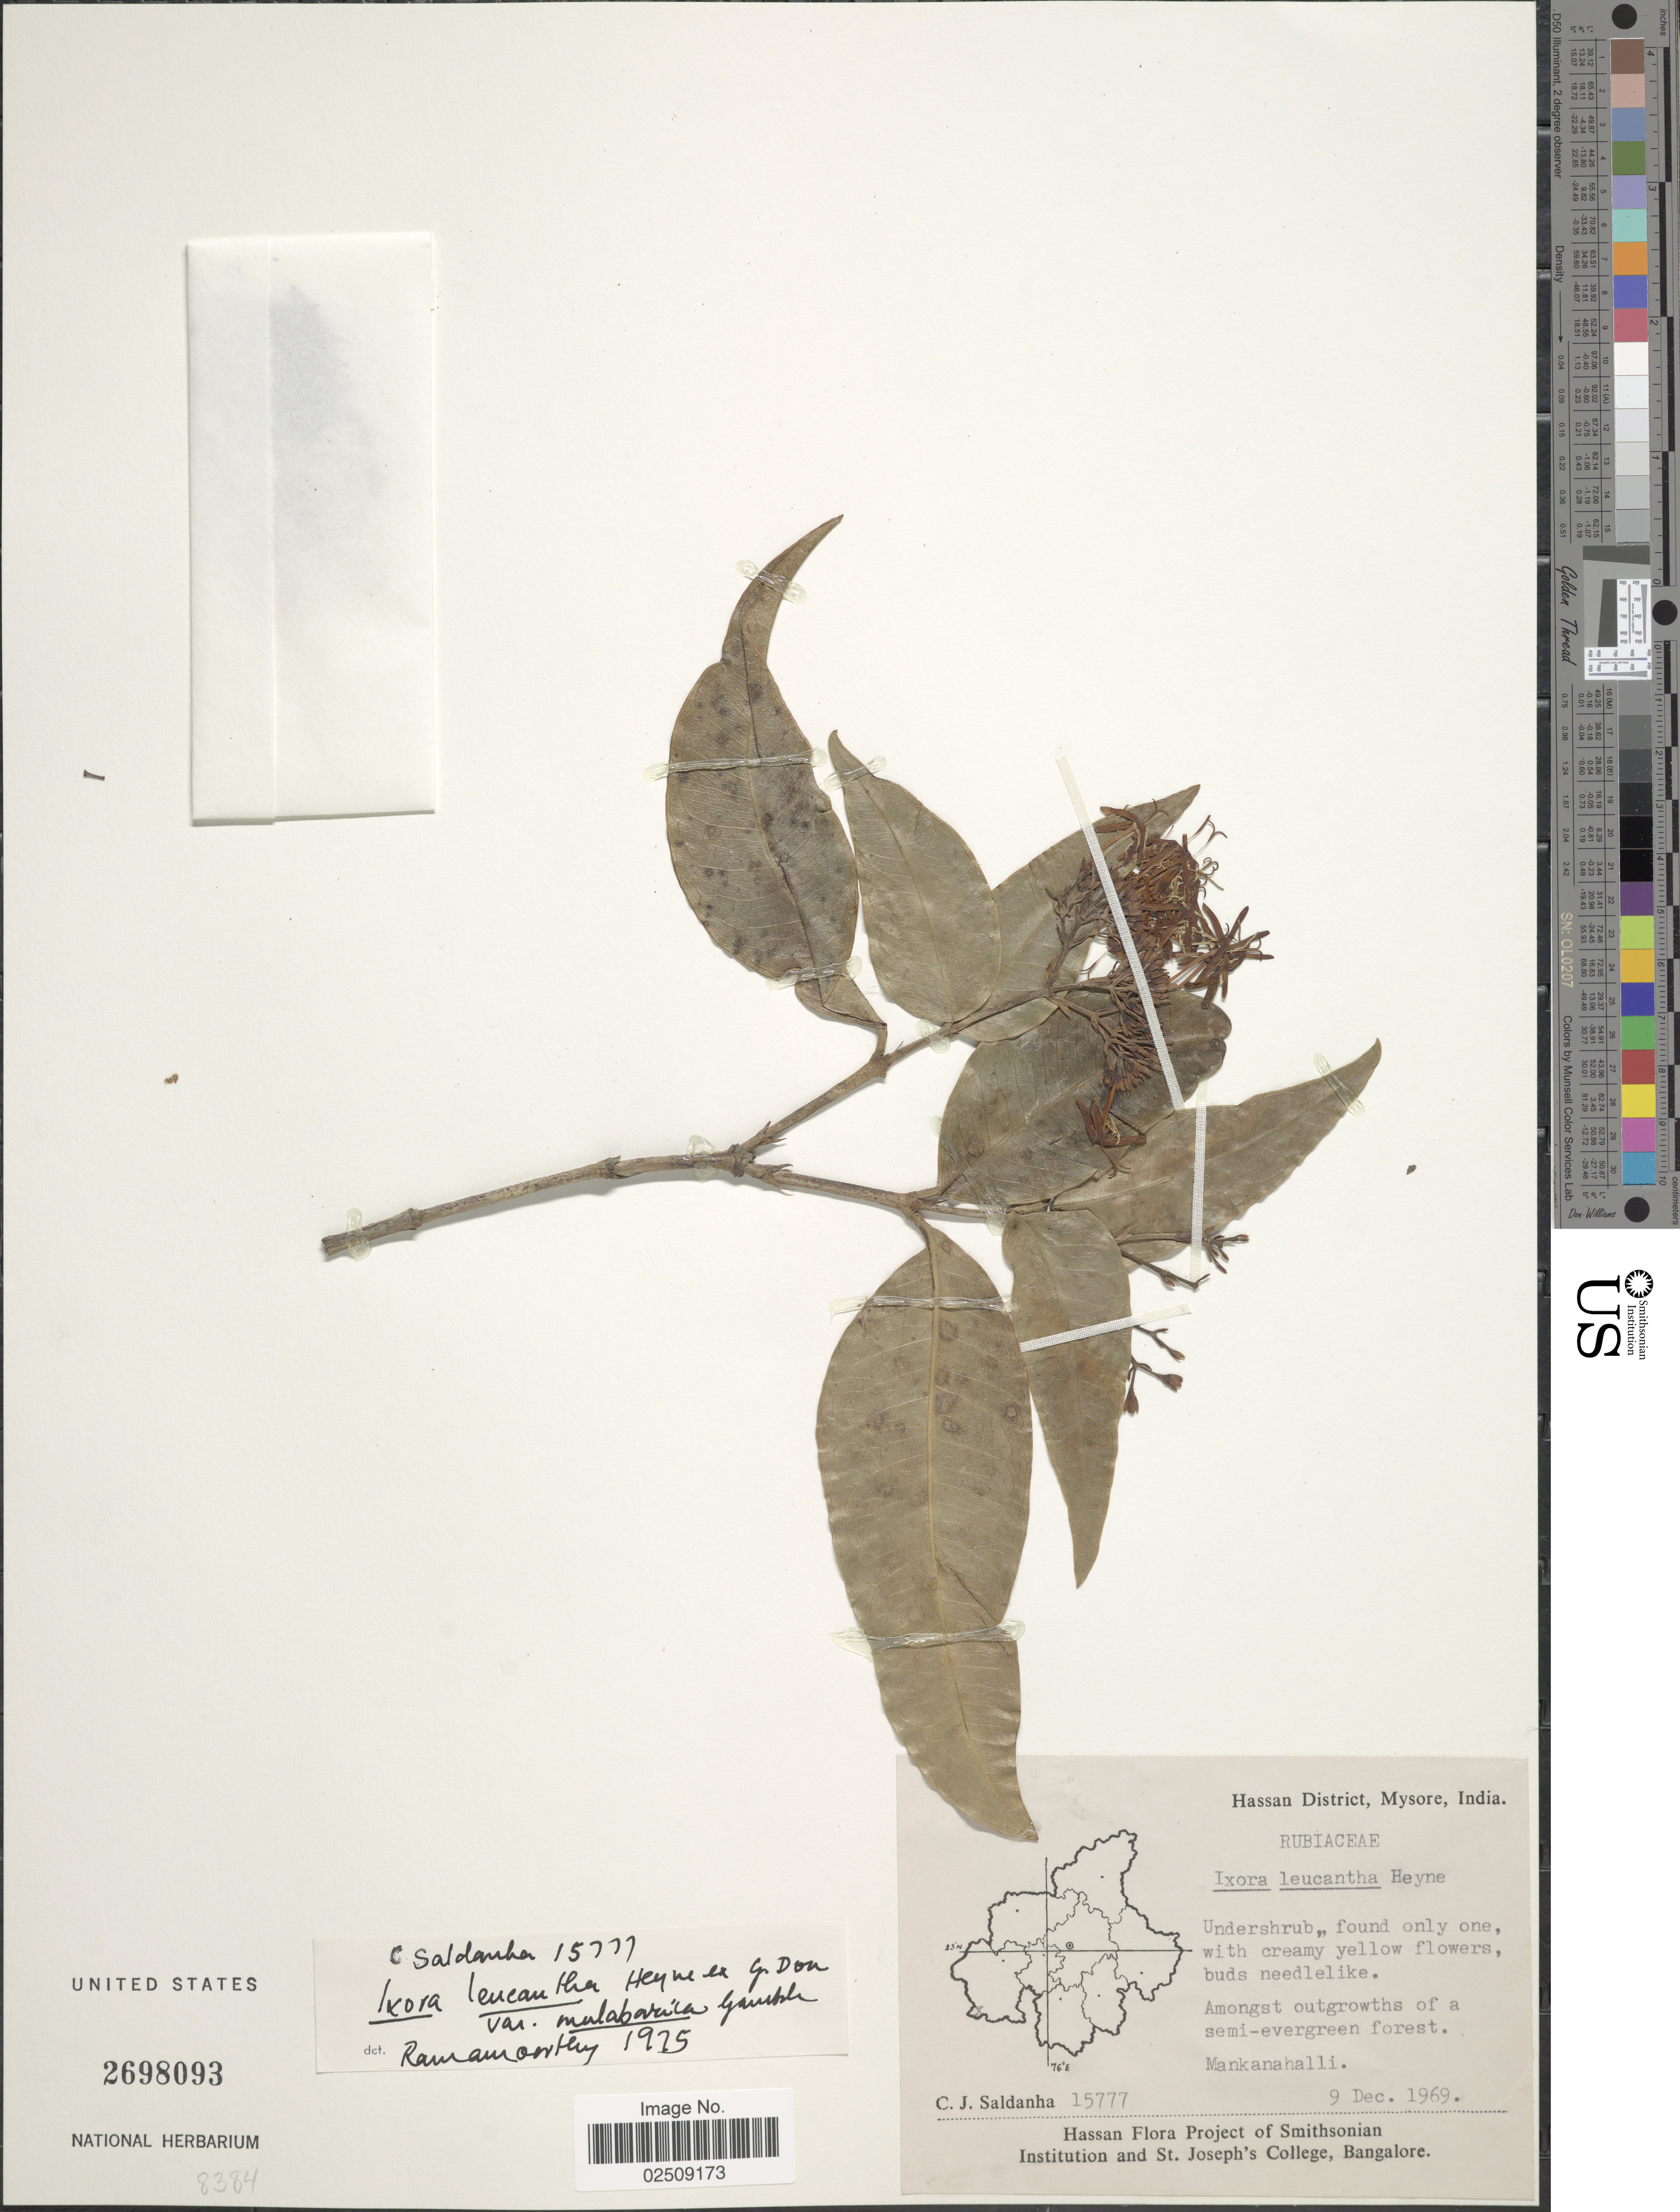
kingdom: Plantae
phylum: Tracheophyta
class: Magnoliopsida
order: Gentianales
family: Rubiaceae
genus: Ixora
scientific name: Ixora leucantha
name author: B. Heyne ex G. Don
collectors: C. J. Saldanha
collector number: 15777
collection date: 1969-12-09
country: India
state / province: Karnataka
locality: Hassan District, Mysore. Mankanahalli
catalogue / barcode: US 2698093